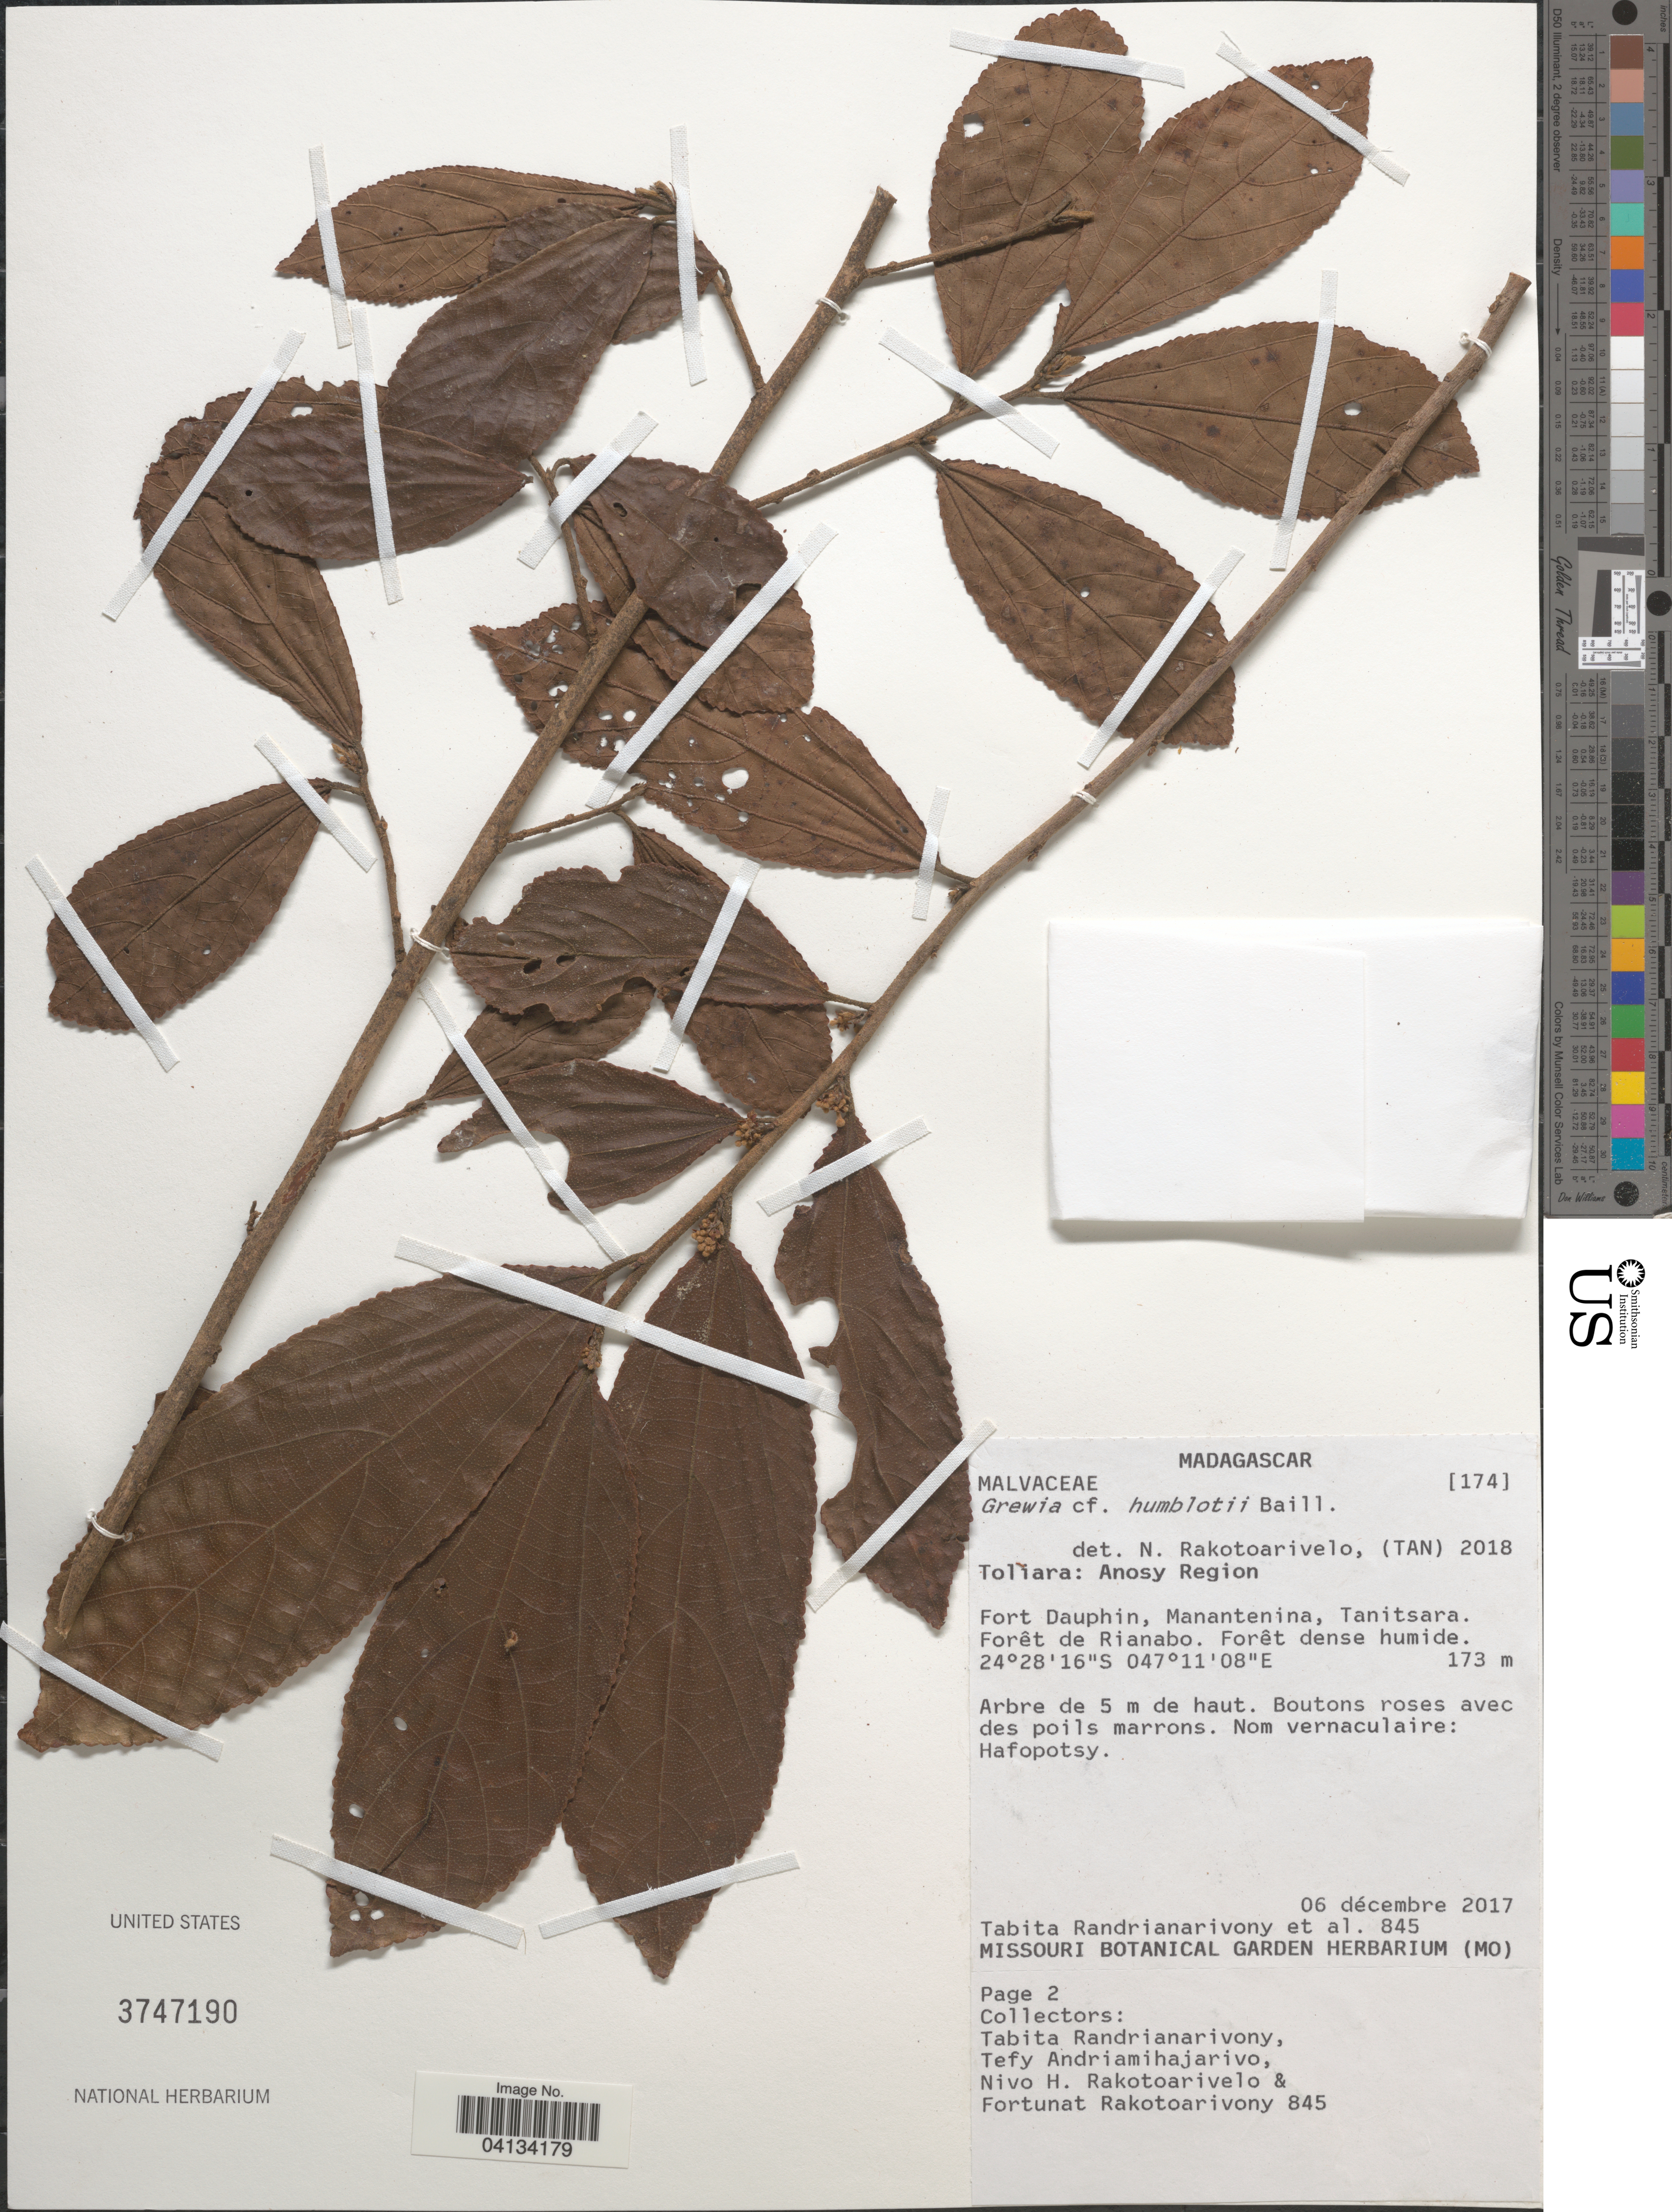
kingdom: Plantae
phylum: Tracheophyta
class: Magnoliopsida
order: Malvales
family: Malvaceae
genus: Grewia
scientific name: Grewia humblotii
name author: Baill.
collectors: T. Randrianarivony, T. H. Andriamihajarivo, N. Rakotoarivelo & F. Rakotoarivony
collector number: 845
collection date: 2017-12-06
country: Madagascar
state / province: Anosy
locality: Anosy Region. Fort Dauphin, Manantenina, Tanitsara. Forêt de Rianabo.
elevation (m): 173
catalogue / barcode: US 3747190